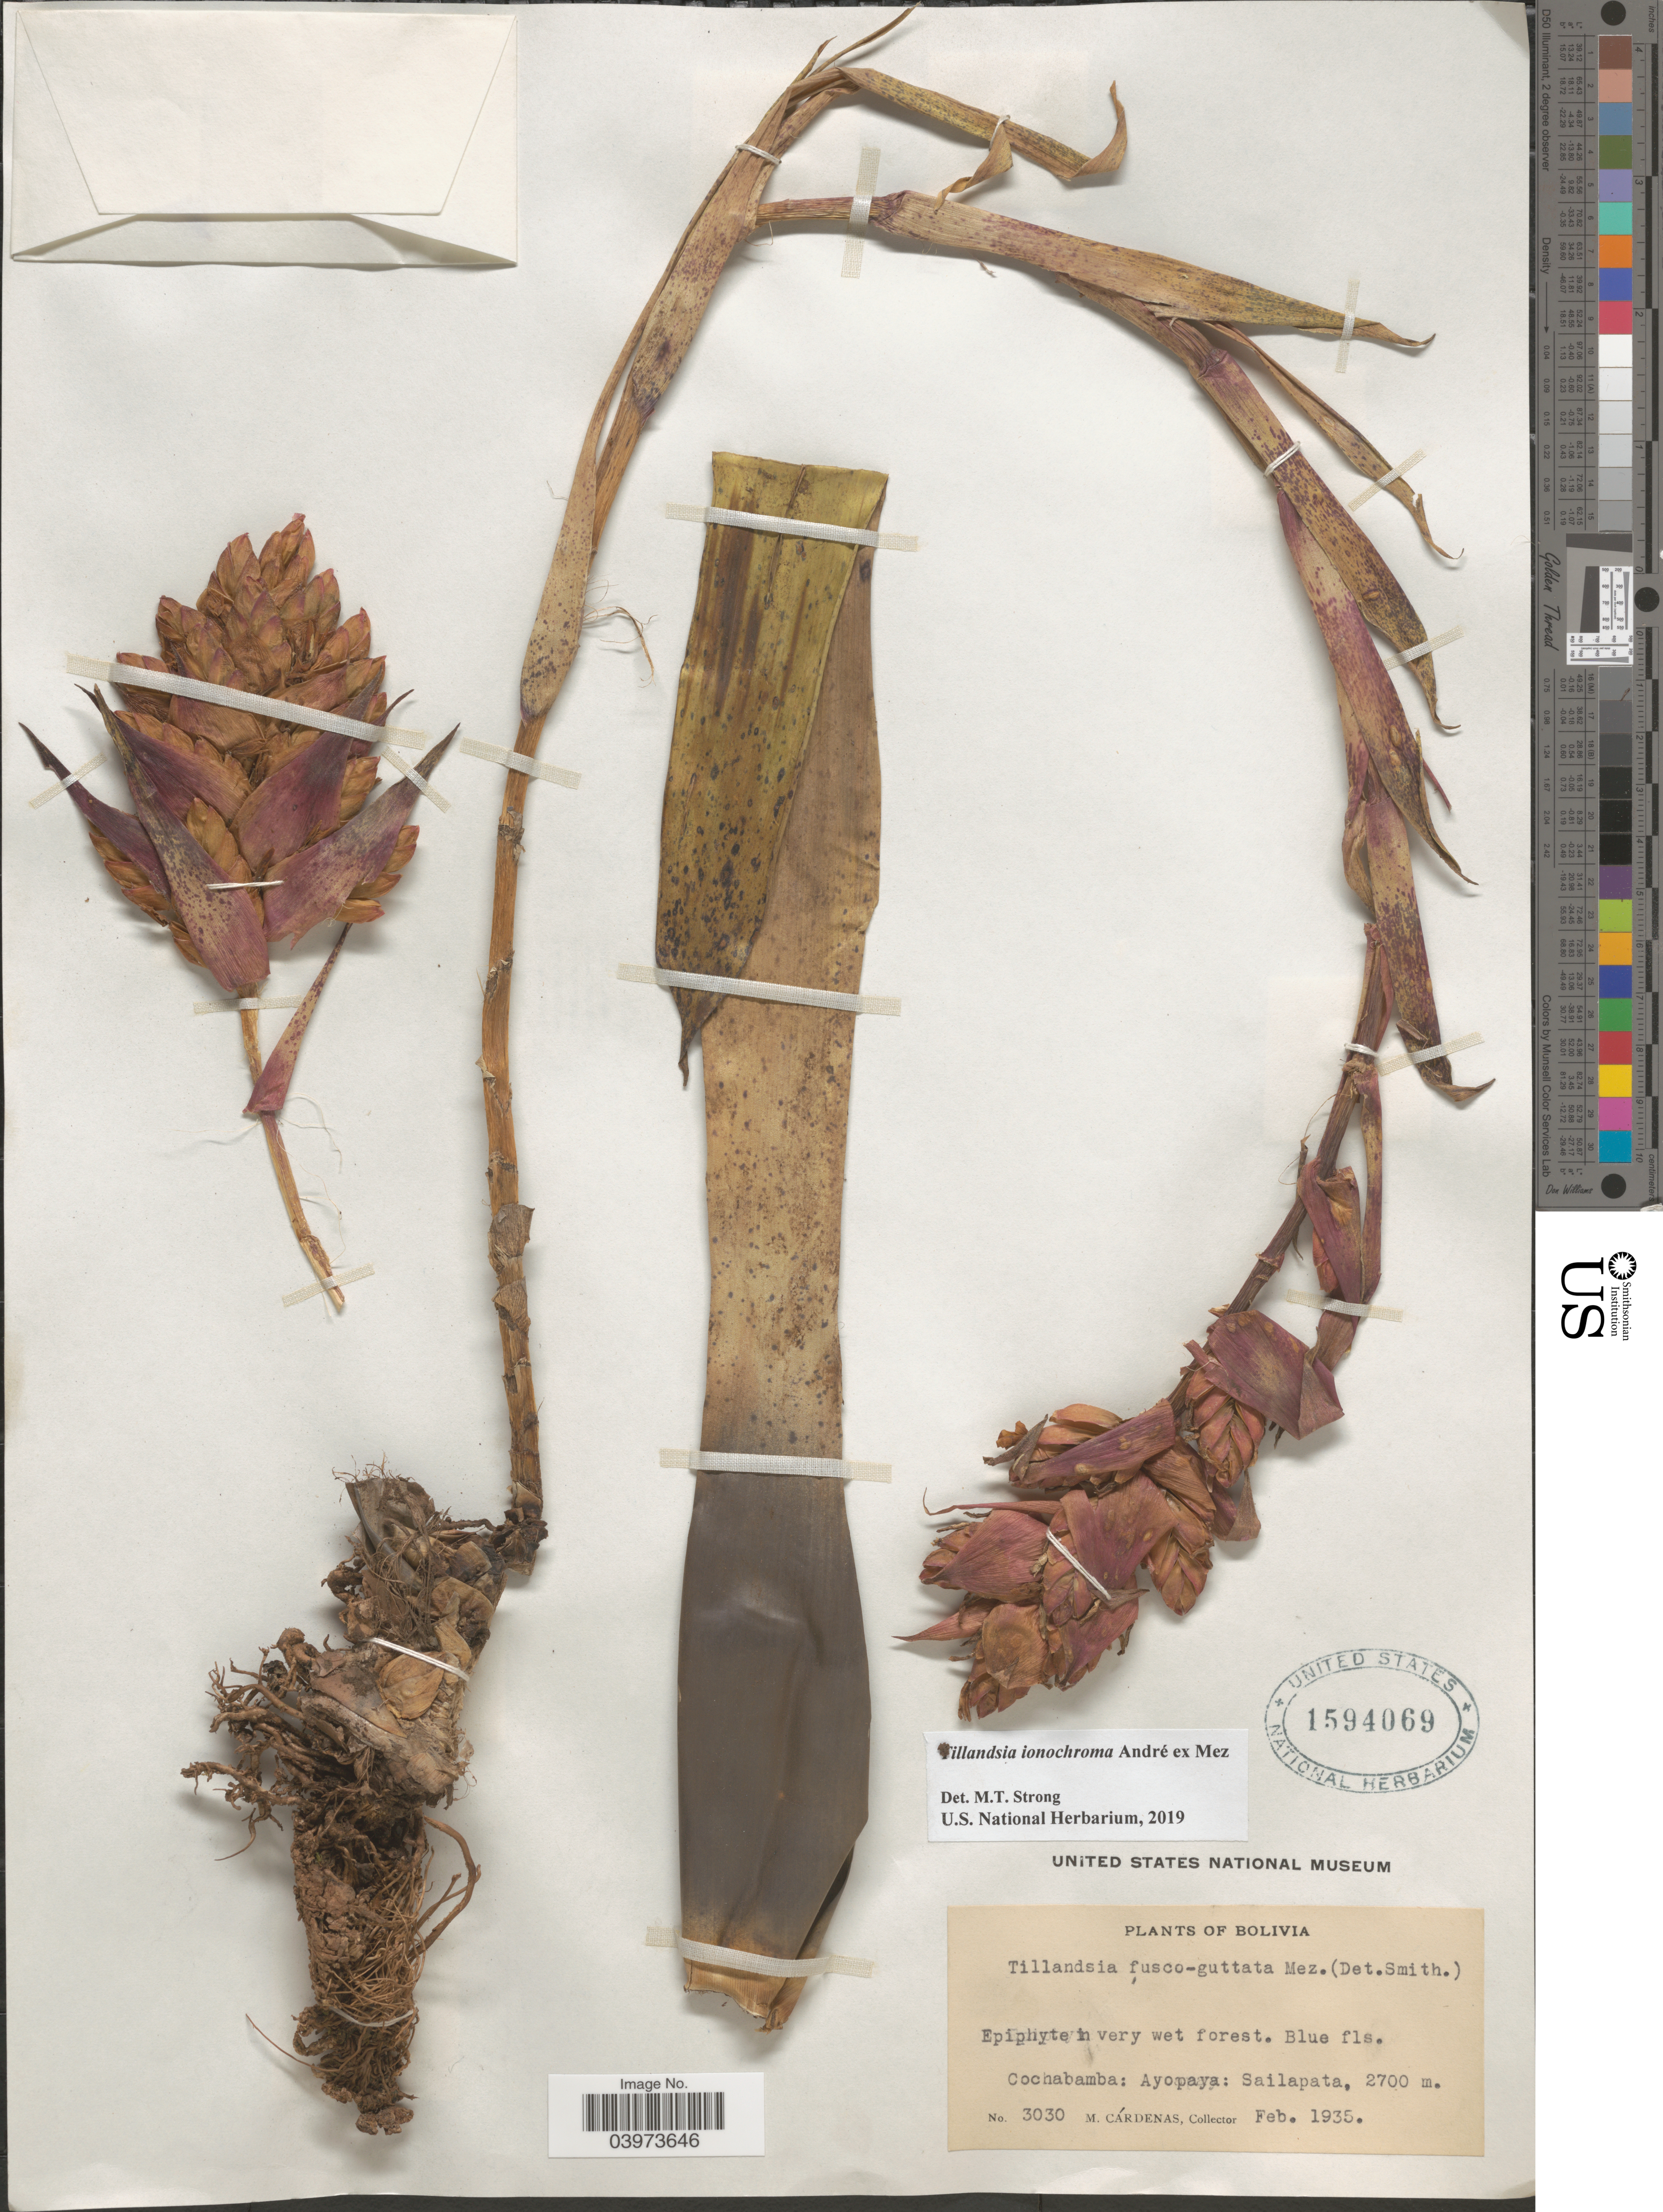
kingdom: Plantae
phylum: Tracheophyta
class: Liliopsida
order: Poales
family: Bromeliaceae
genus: Tillandsia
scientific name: Tillandsia ionochroma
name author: André ex Mez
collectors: M. Cárdenas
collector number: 3030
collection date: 1935-02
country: Bolivia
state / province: Cochabamba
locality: Ayopaya: Sailapata.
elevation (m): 2700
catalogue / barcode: US 1594069